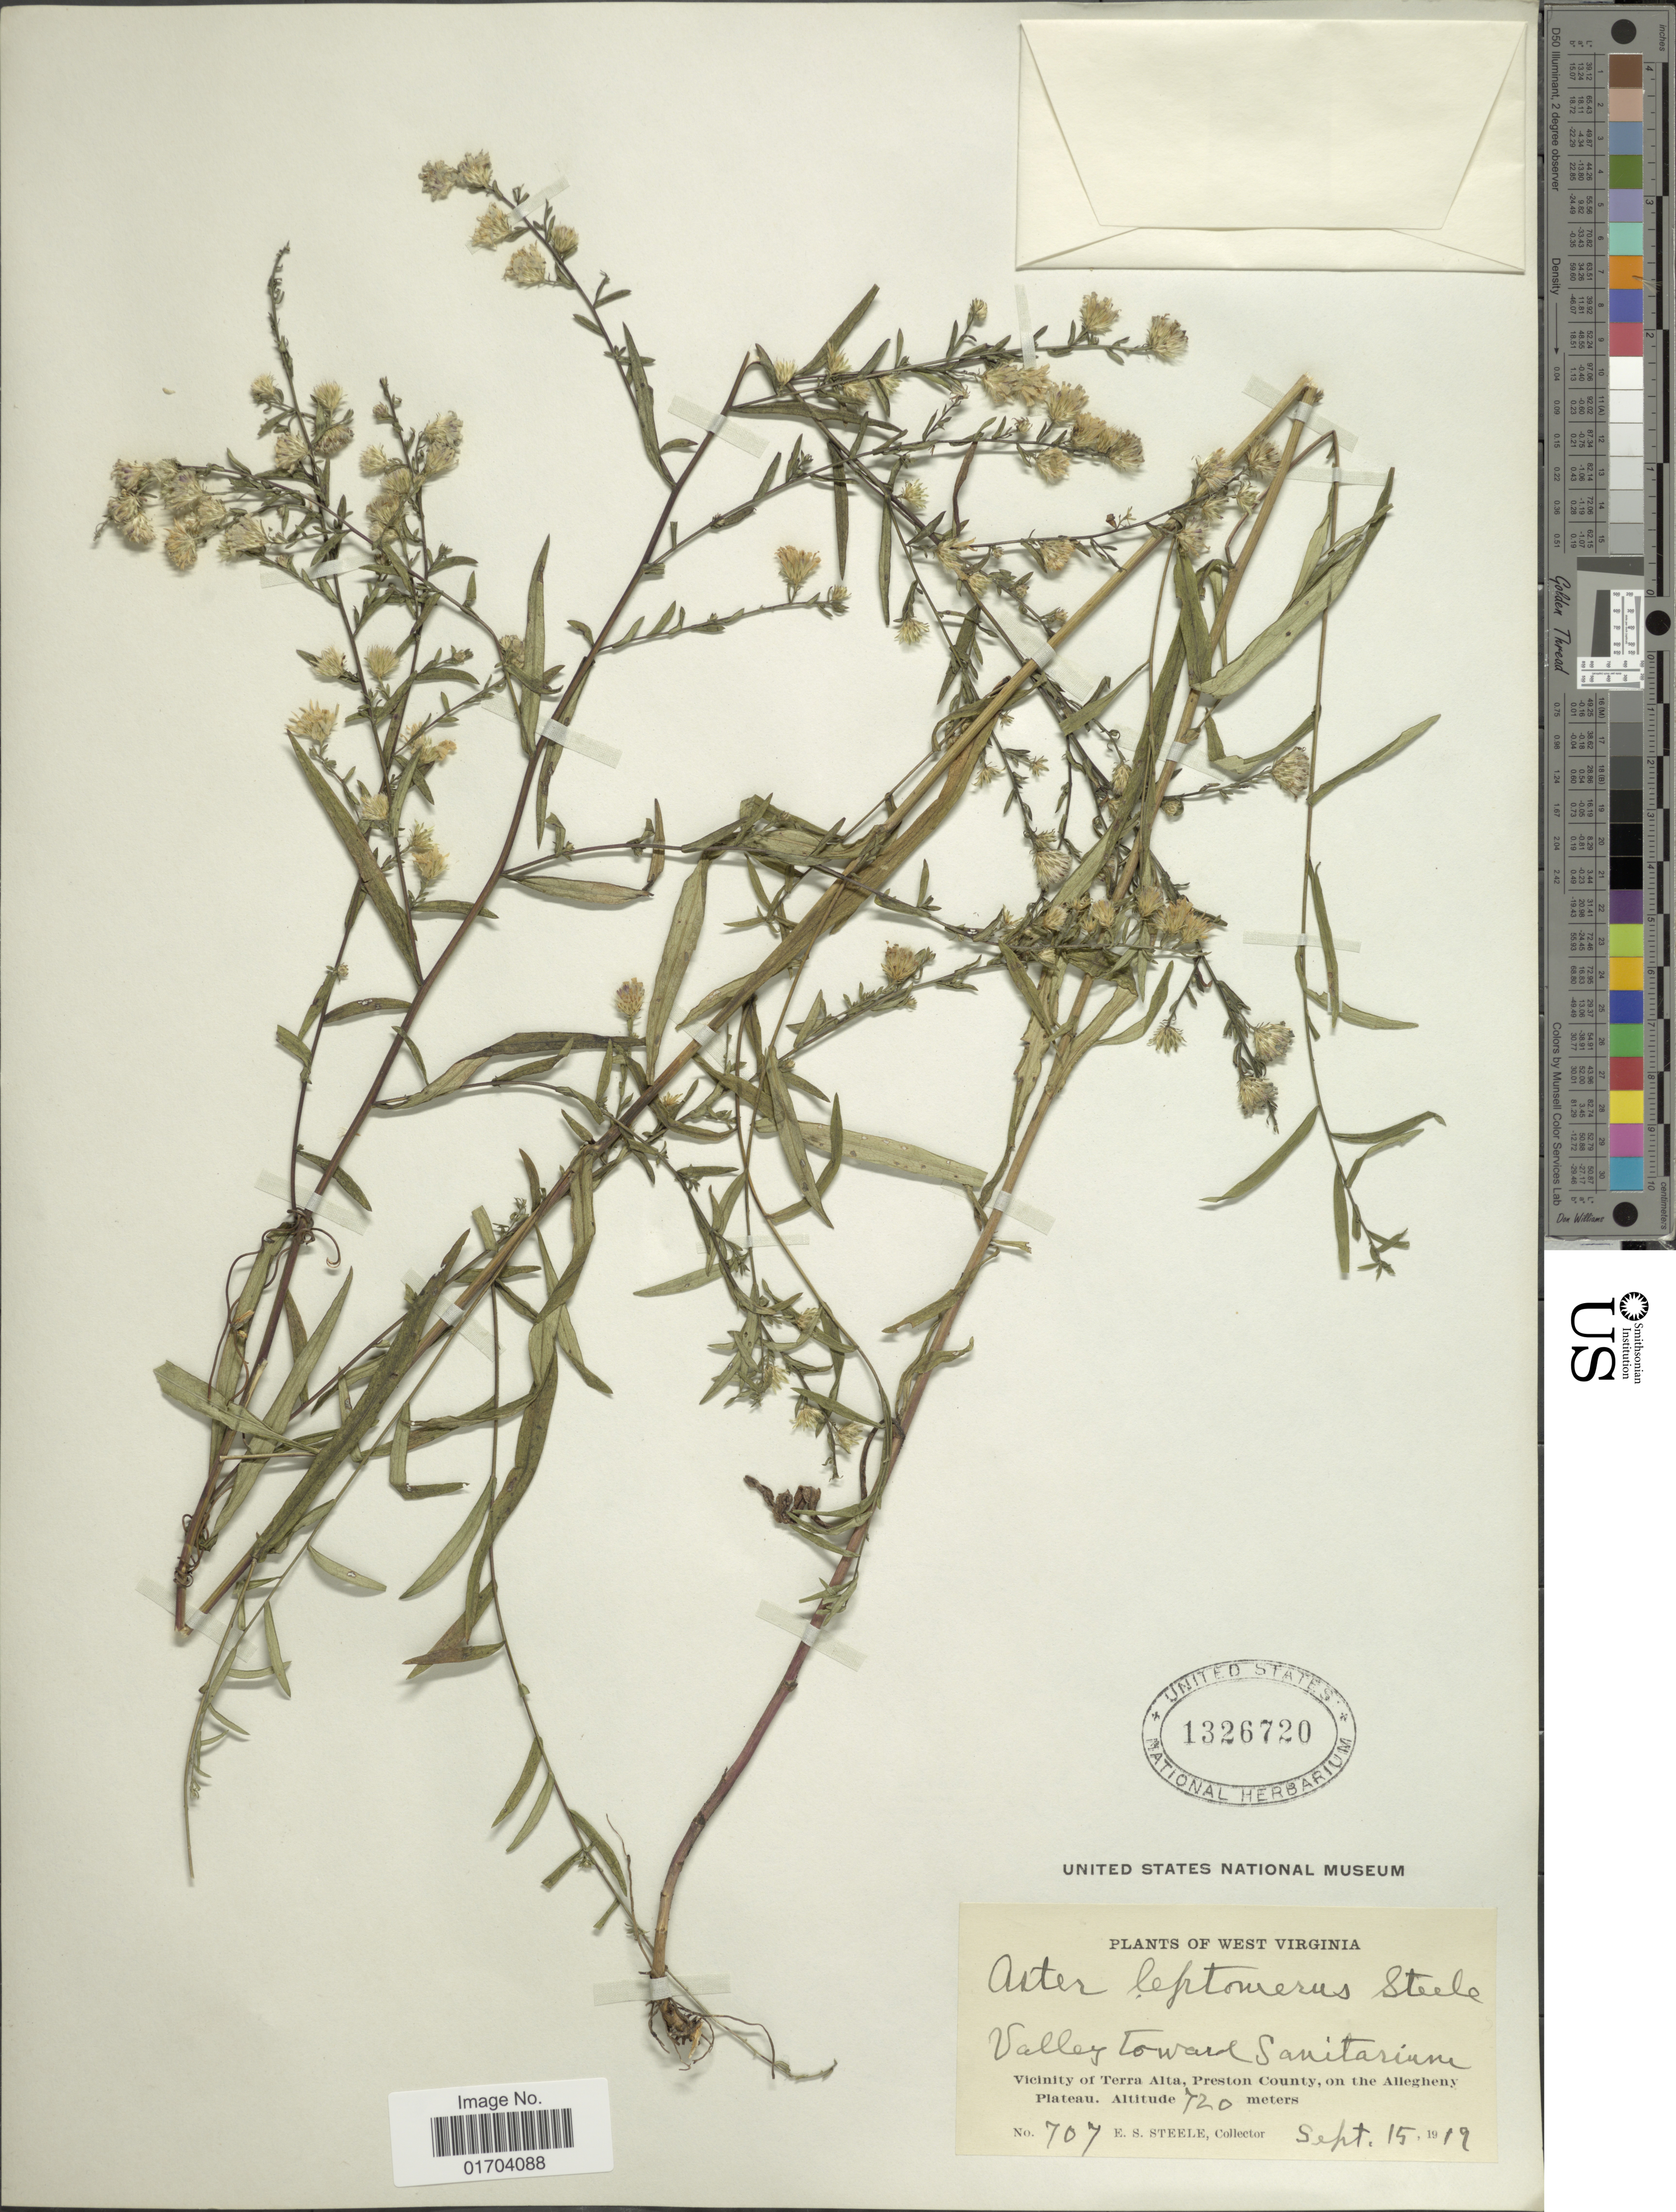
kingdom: Plantae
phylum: Tracheophyta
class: Magnoliopsida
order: Asterales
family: Asteraceae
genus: Aster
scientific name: Aster leptomerus E.S. Steele sp. nov. ined.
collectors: E. Steele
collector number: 707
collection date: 1919-09-15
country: United States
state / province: West Virginia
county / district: Preston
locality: Valley toward Sanitarium, Vicinity of Terra Alta, Preston County, on the Allegheny Plateau.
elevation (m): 720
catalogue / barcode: US 1326720